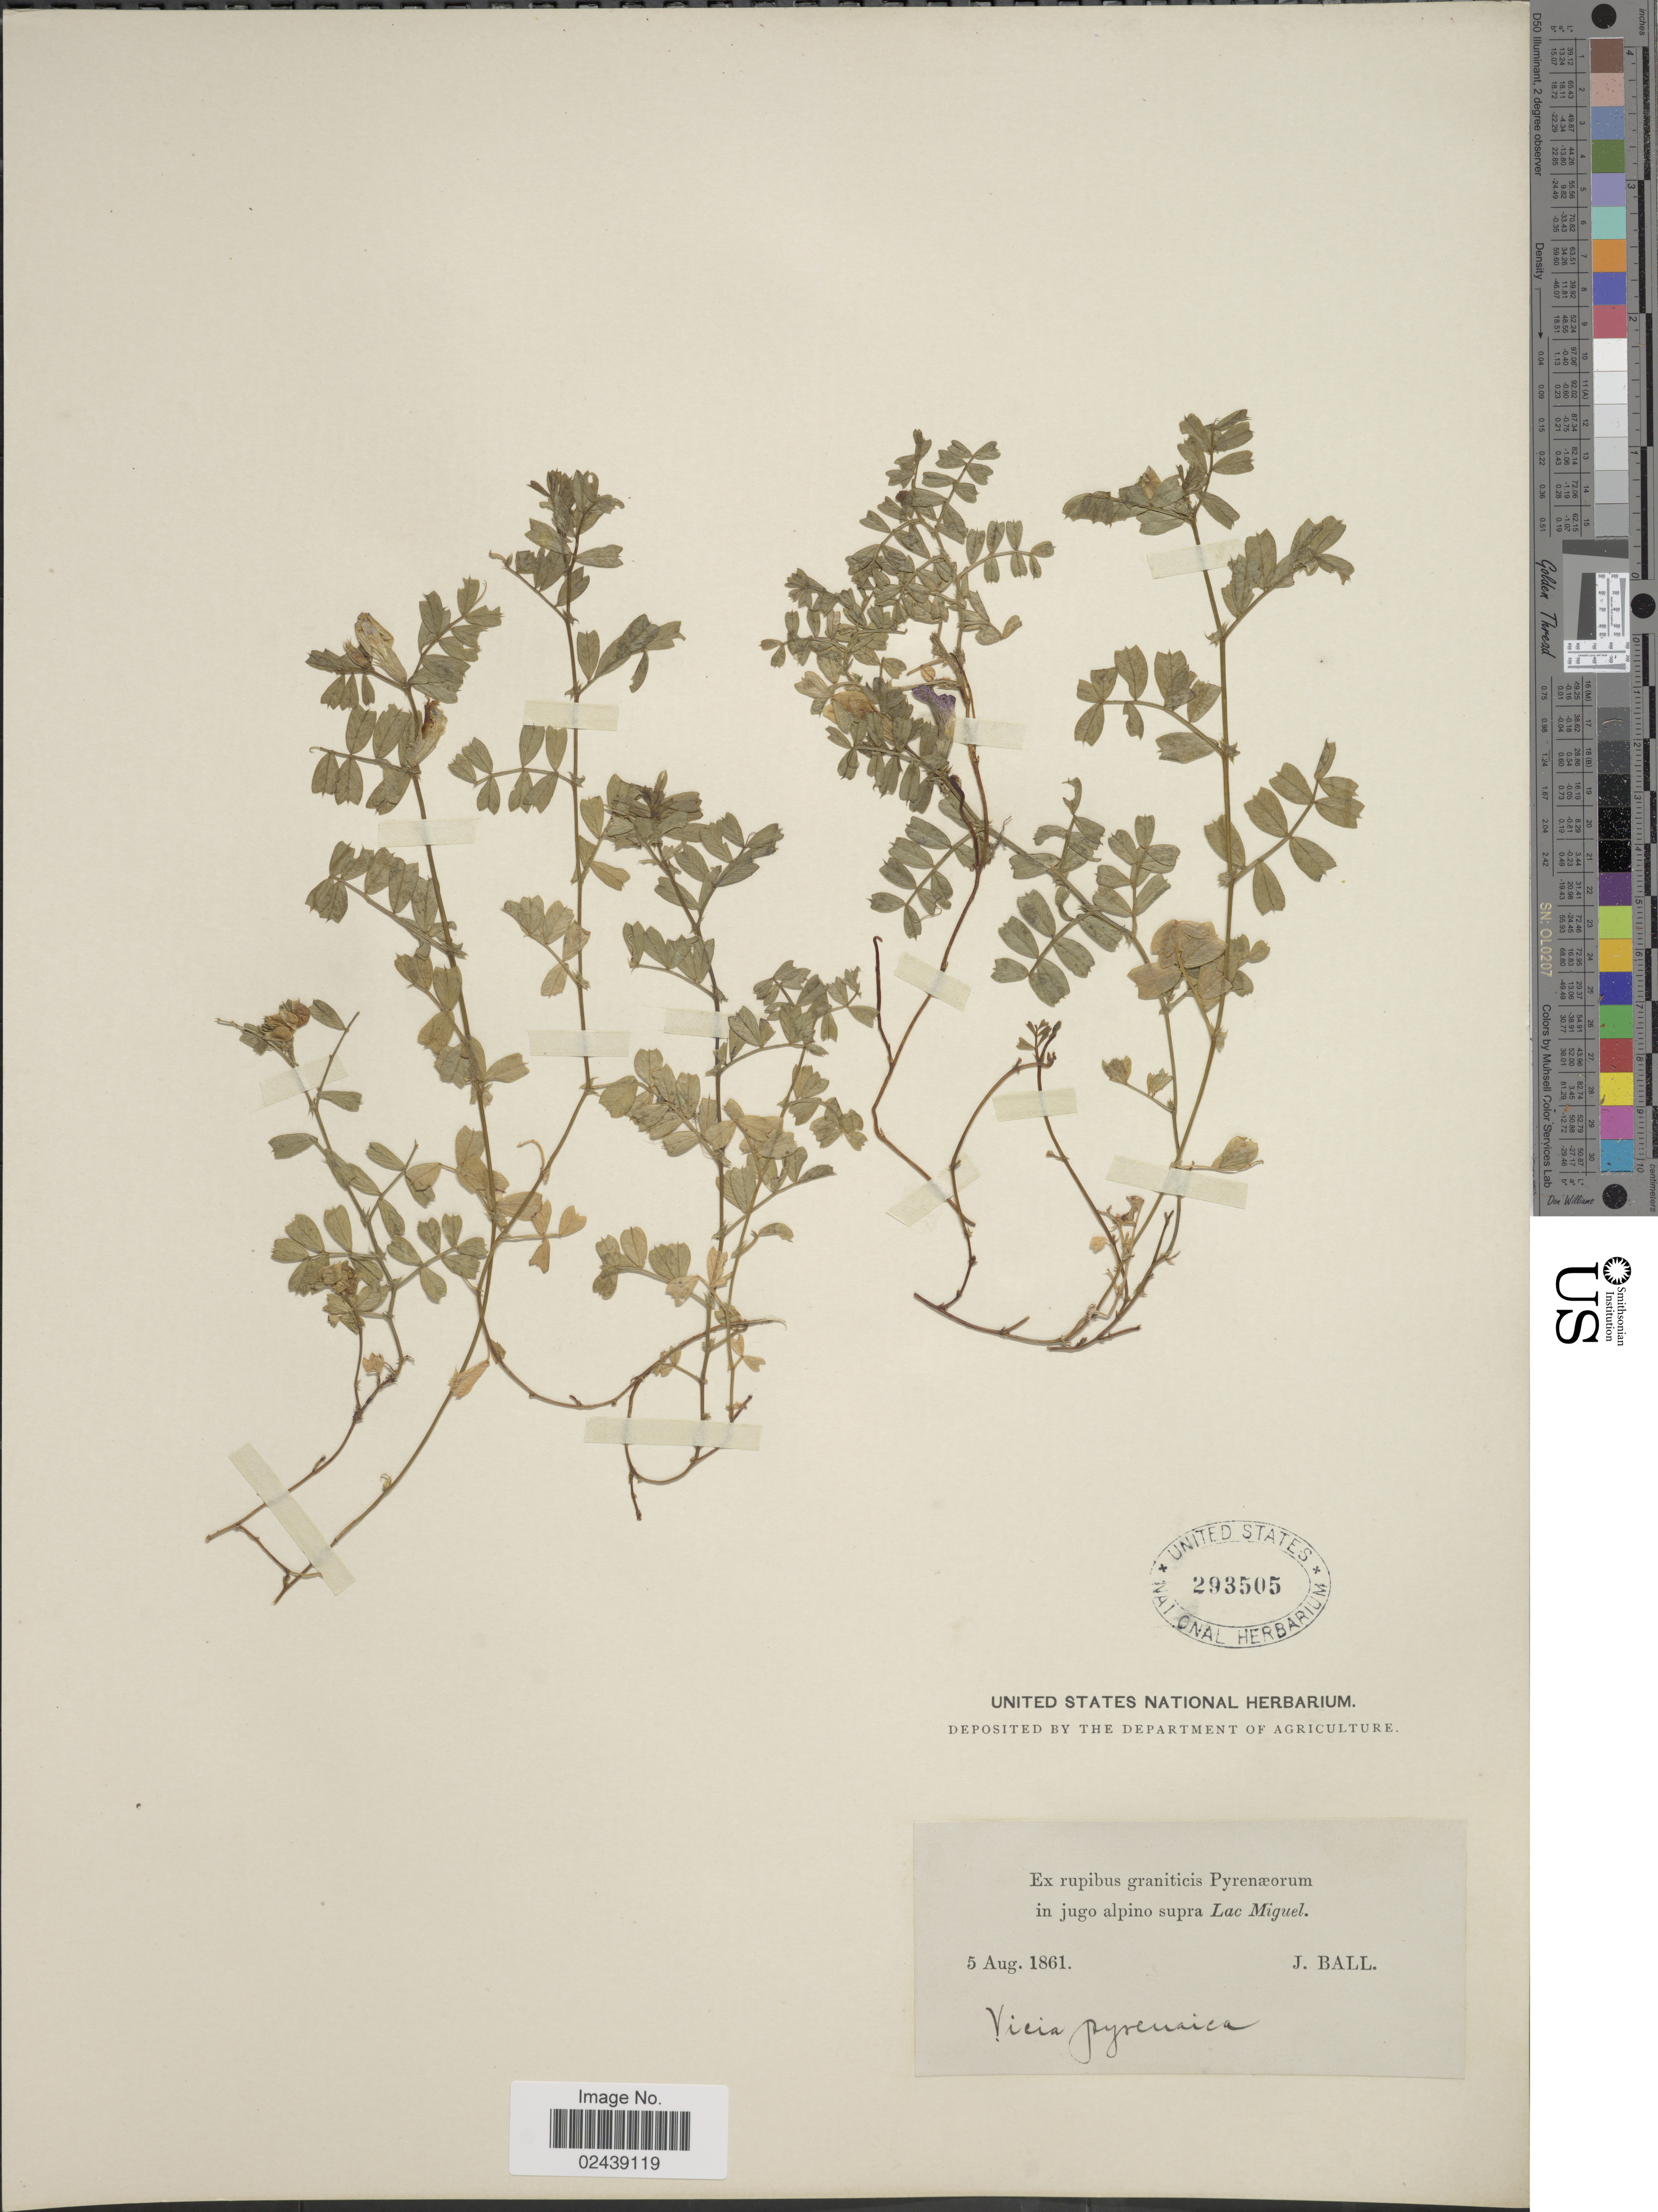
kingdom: Plantae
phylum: Tracheophyta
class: Magnoliopsida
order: Fabales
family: Fabaceae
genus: Vicia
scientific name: Vicia pyrenaica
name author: Pourr.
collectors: J. Ball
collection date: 1861-08-05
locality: Rupibus graniticis Pyrenaeorum, in jugo alpino supra Lac Miguel [unsure placement]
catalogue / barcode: US 293505